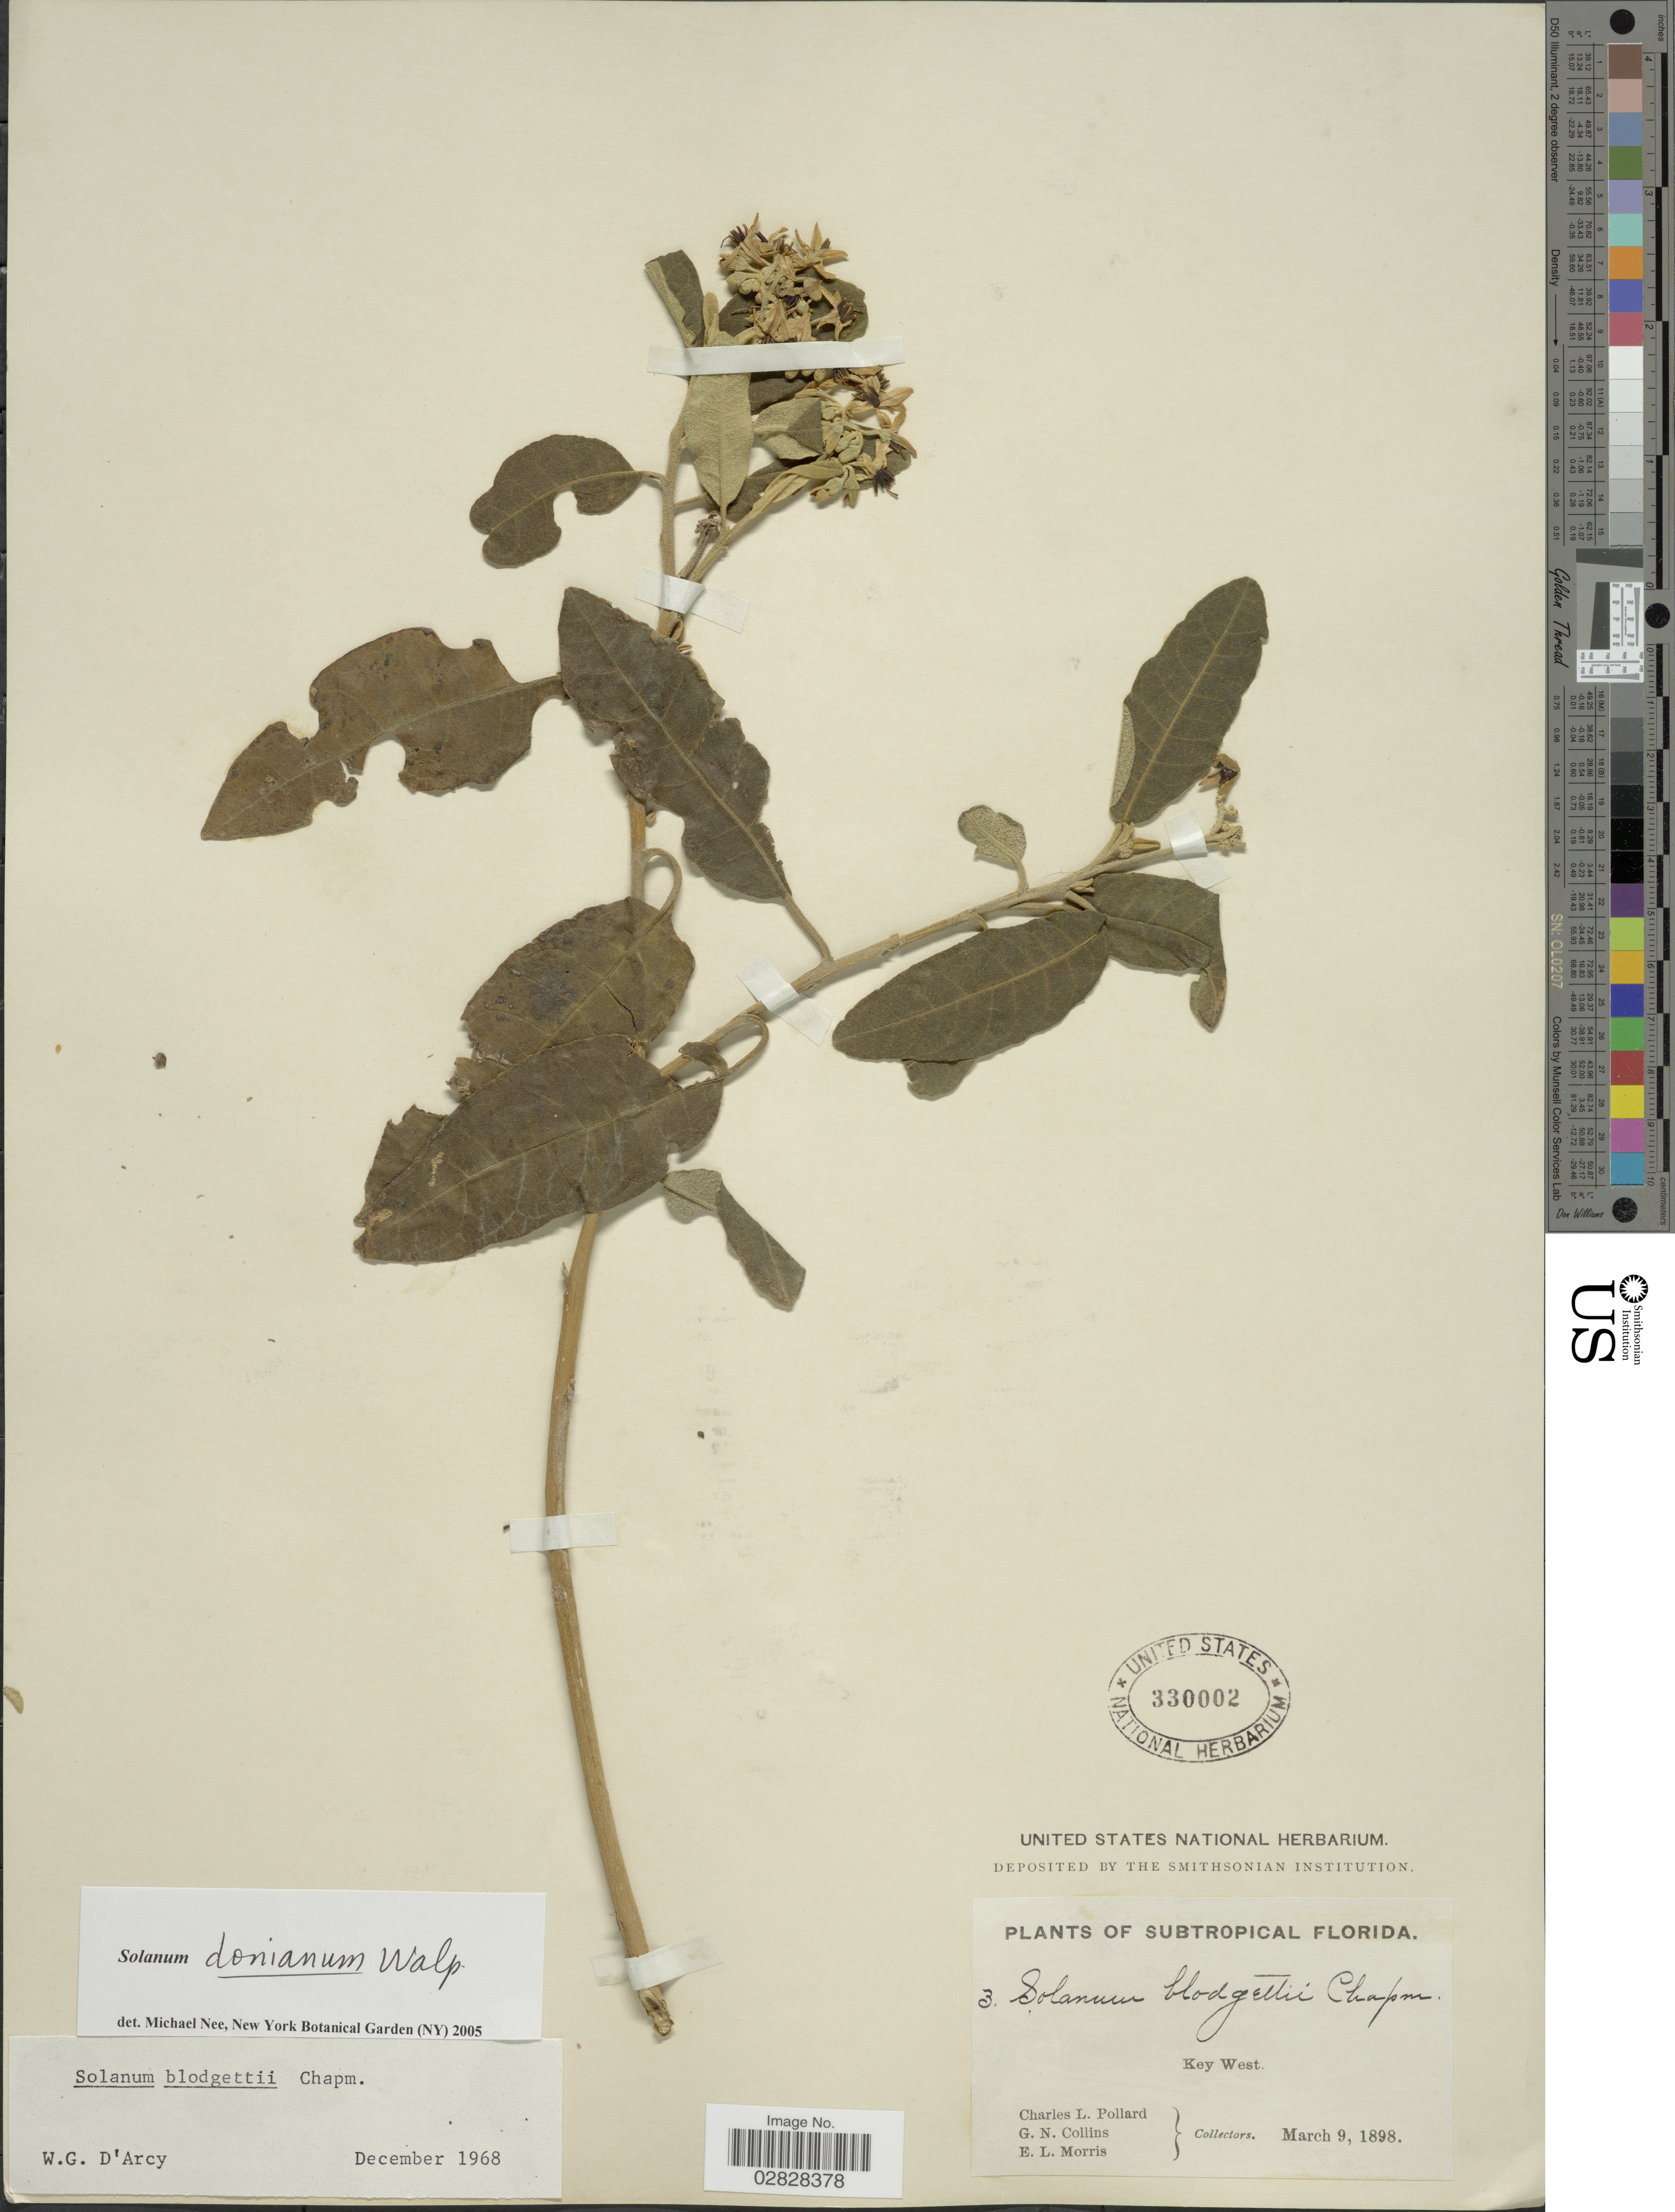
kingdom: Plantae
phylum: Tracheophyta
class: Magnoliopsida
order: Solanales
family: Solanaceae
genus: Solanum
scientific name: Solanum donianum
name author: Walp.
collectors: C. L. Pollard, G. Collins & E. Morris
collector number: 3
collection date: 1898-03-09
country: United States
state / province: Florida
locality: Subtropical Florida. Key West.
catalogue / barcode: US 330002